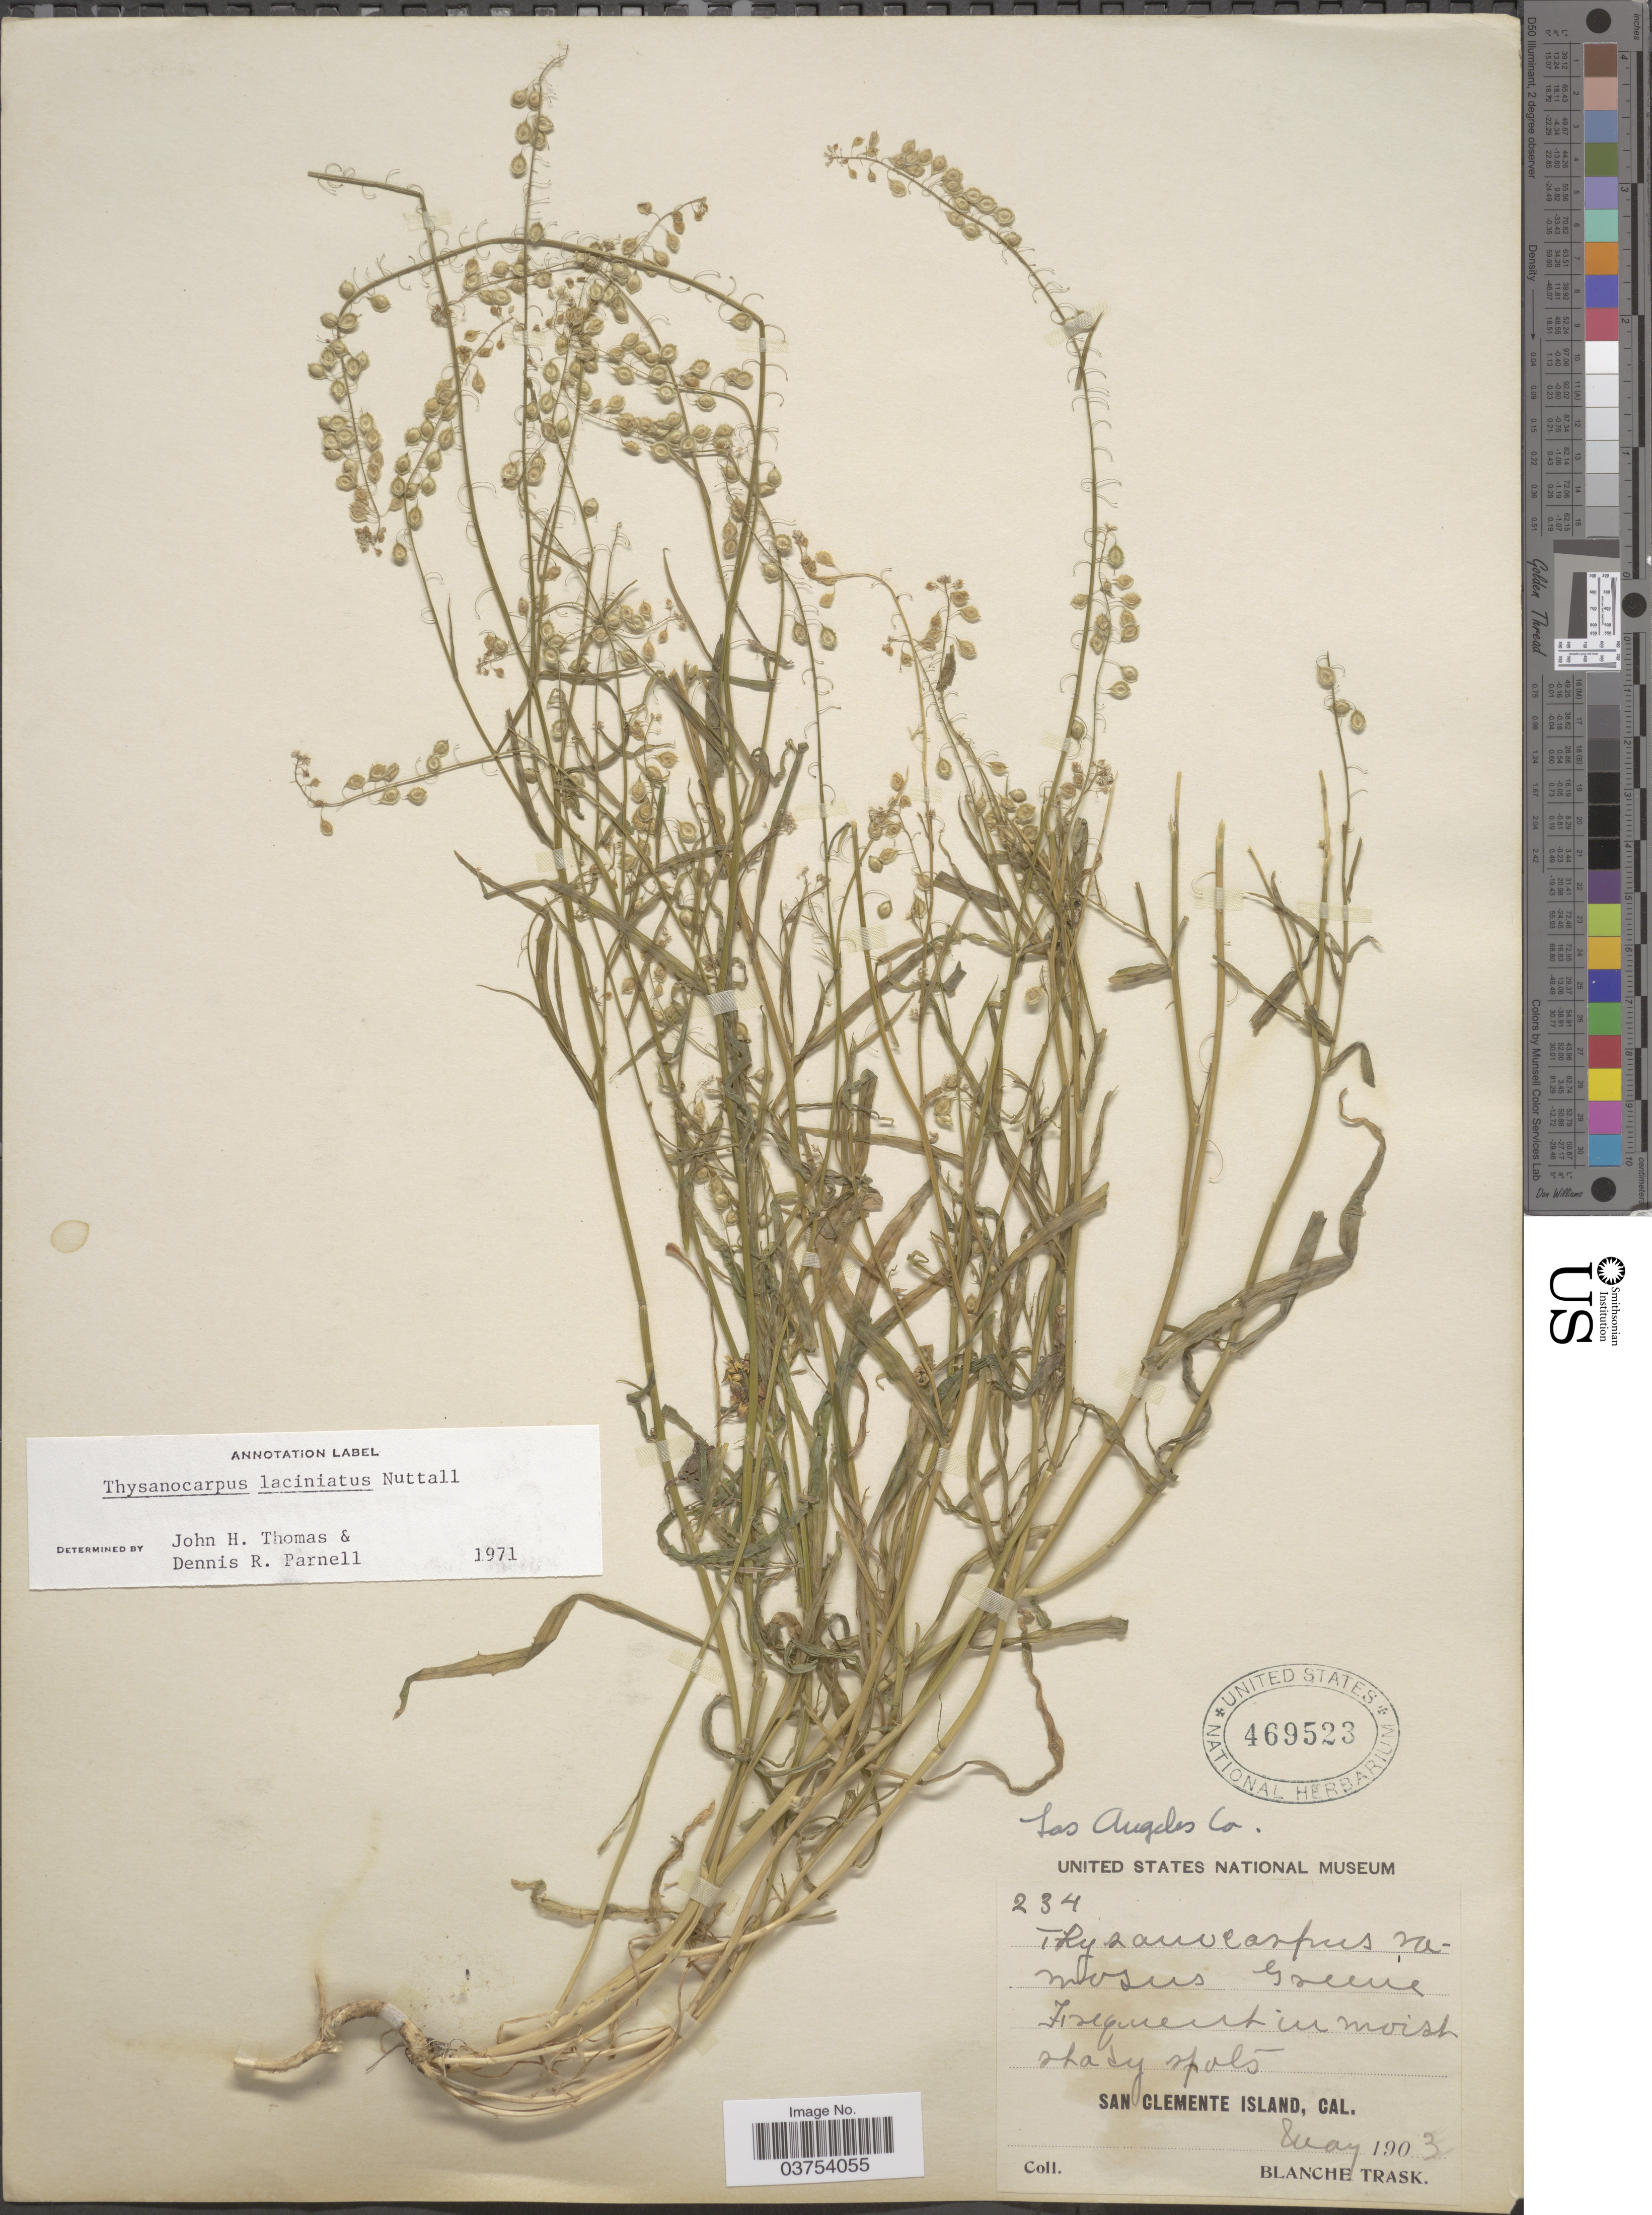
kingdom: Plantae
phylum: Tracheophyta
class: Magnoliopsida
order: Brassicales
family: Brassicaceae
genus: Thysanocarpus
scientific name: Thysanocarpus laciniatus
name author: Nutt. in Torr. & A. Gray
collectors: B. Trask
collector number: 234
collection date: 1903-05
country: United States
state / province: California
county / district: Los Angeles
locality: Los Angeles Co. San Clemente Island.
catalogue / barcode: US 469523